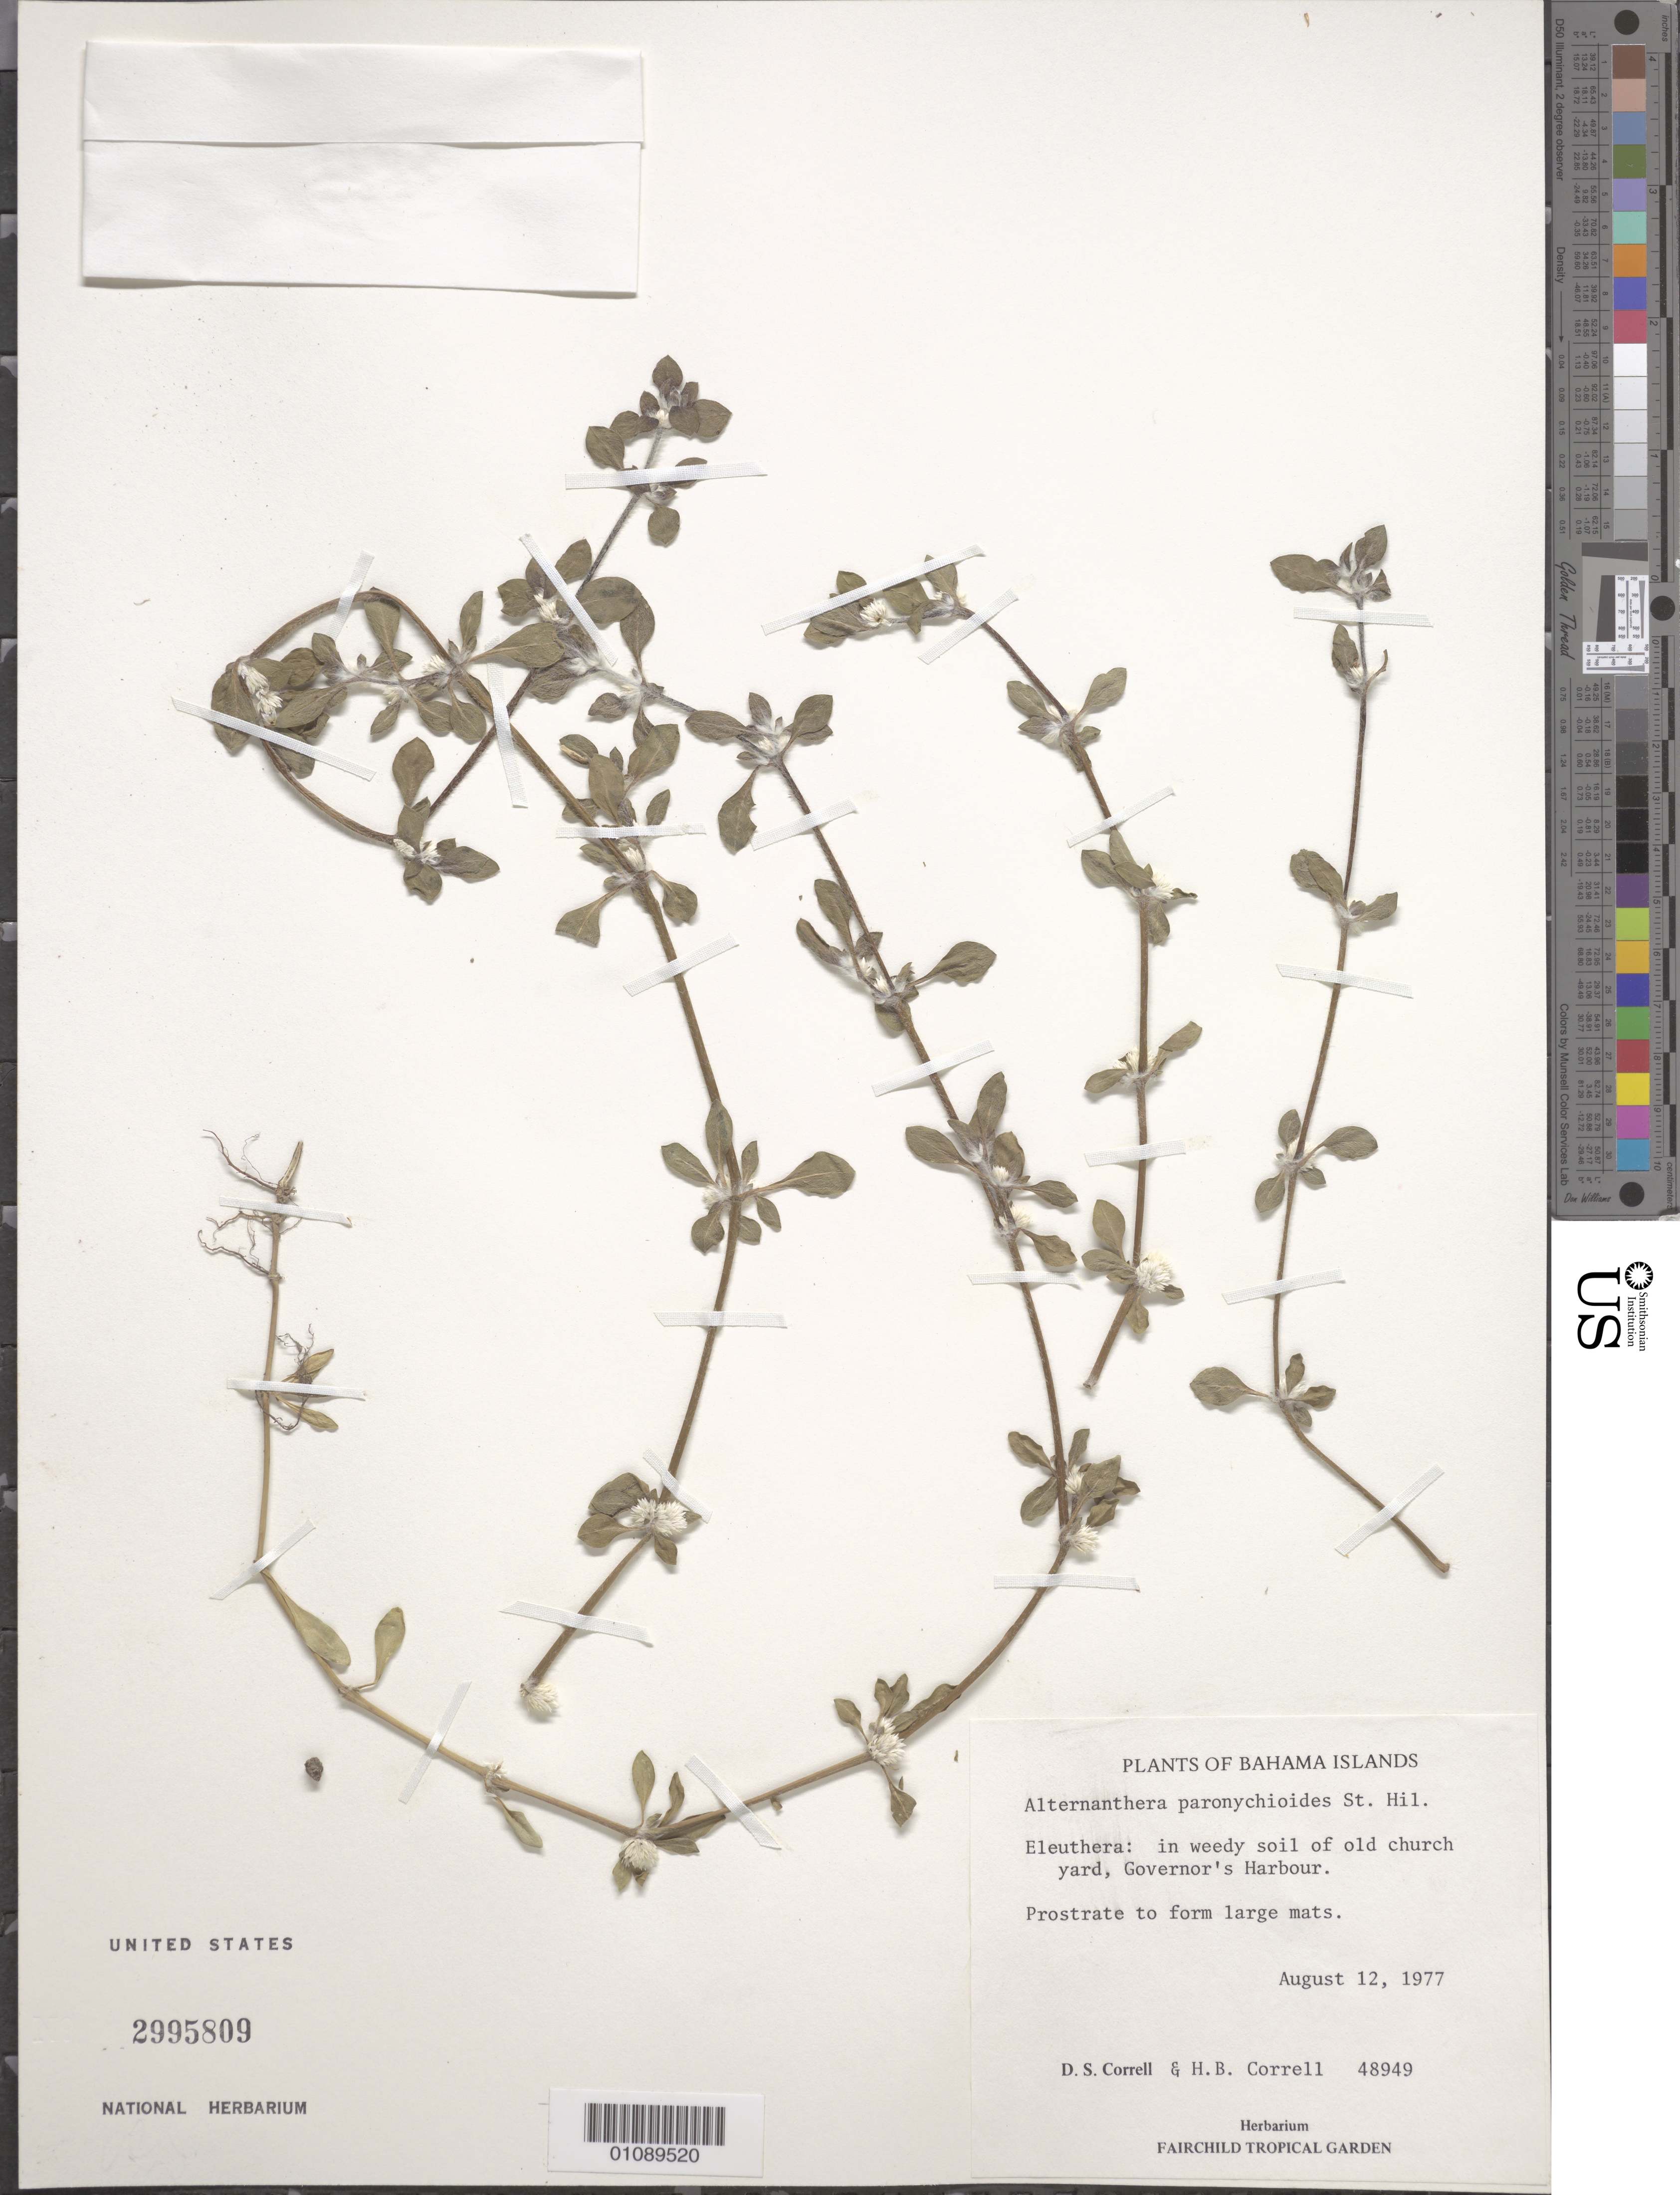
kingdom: Plantae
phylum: Tracheophyta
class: Magnoliopsida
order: Caryophyllales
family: Amaranthaceae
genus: Alternanthera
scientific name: Alternanthera paronychioides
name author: A. St.-Hil.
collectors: D. S. Correll & H. Correll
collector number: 48949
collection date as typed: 12 Aug 1977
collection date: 1977-08-12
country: Bahamas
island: Eleuthera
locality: Eleuthera: Governor's Harbor.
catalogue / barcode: US 2995809